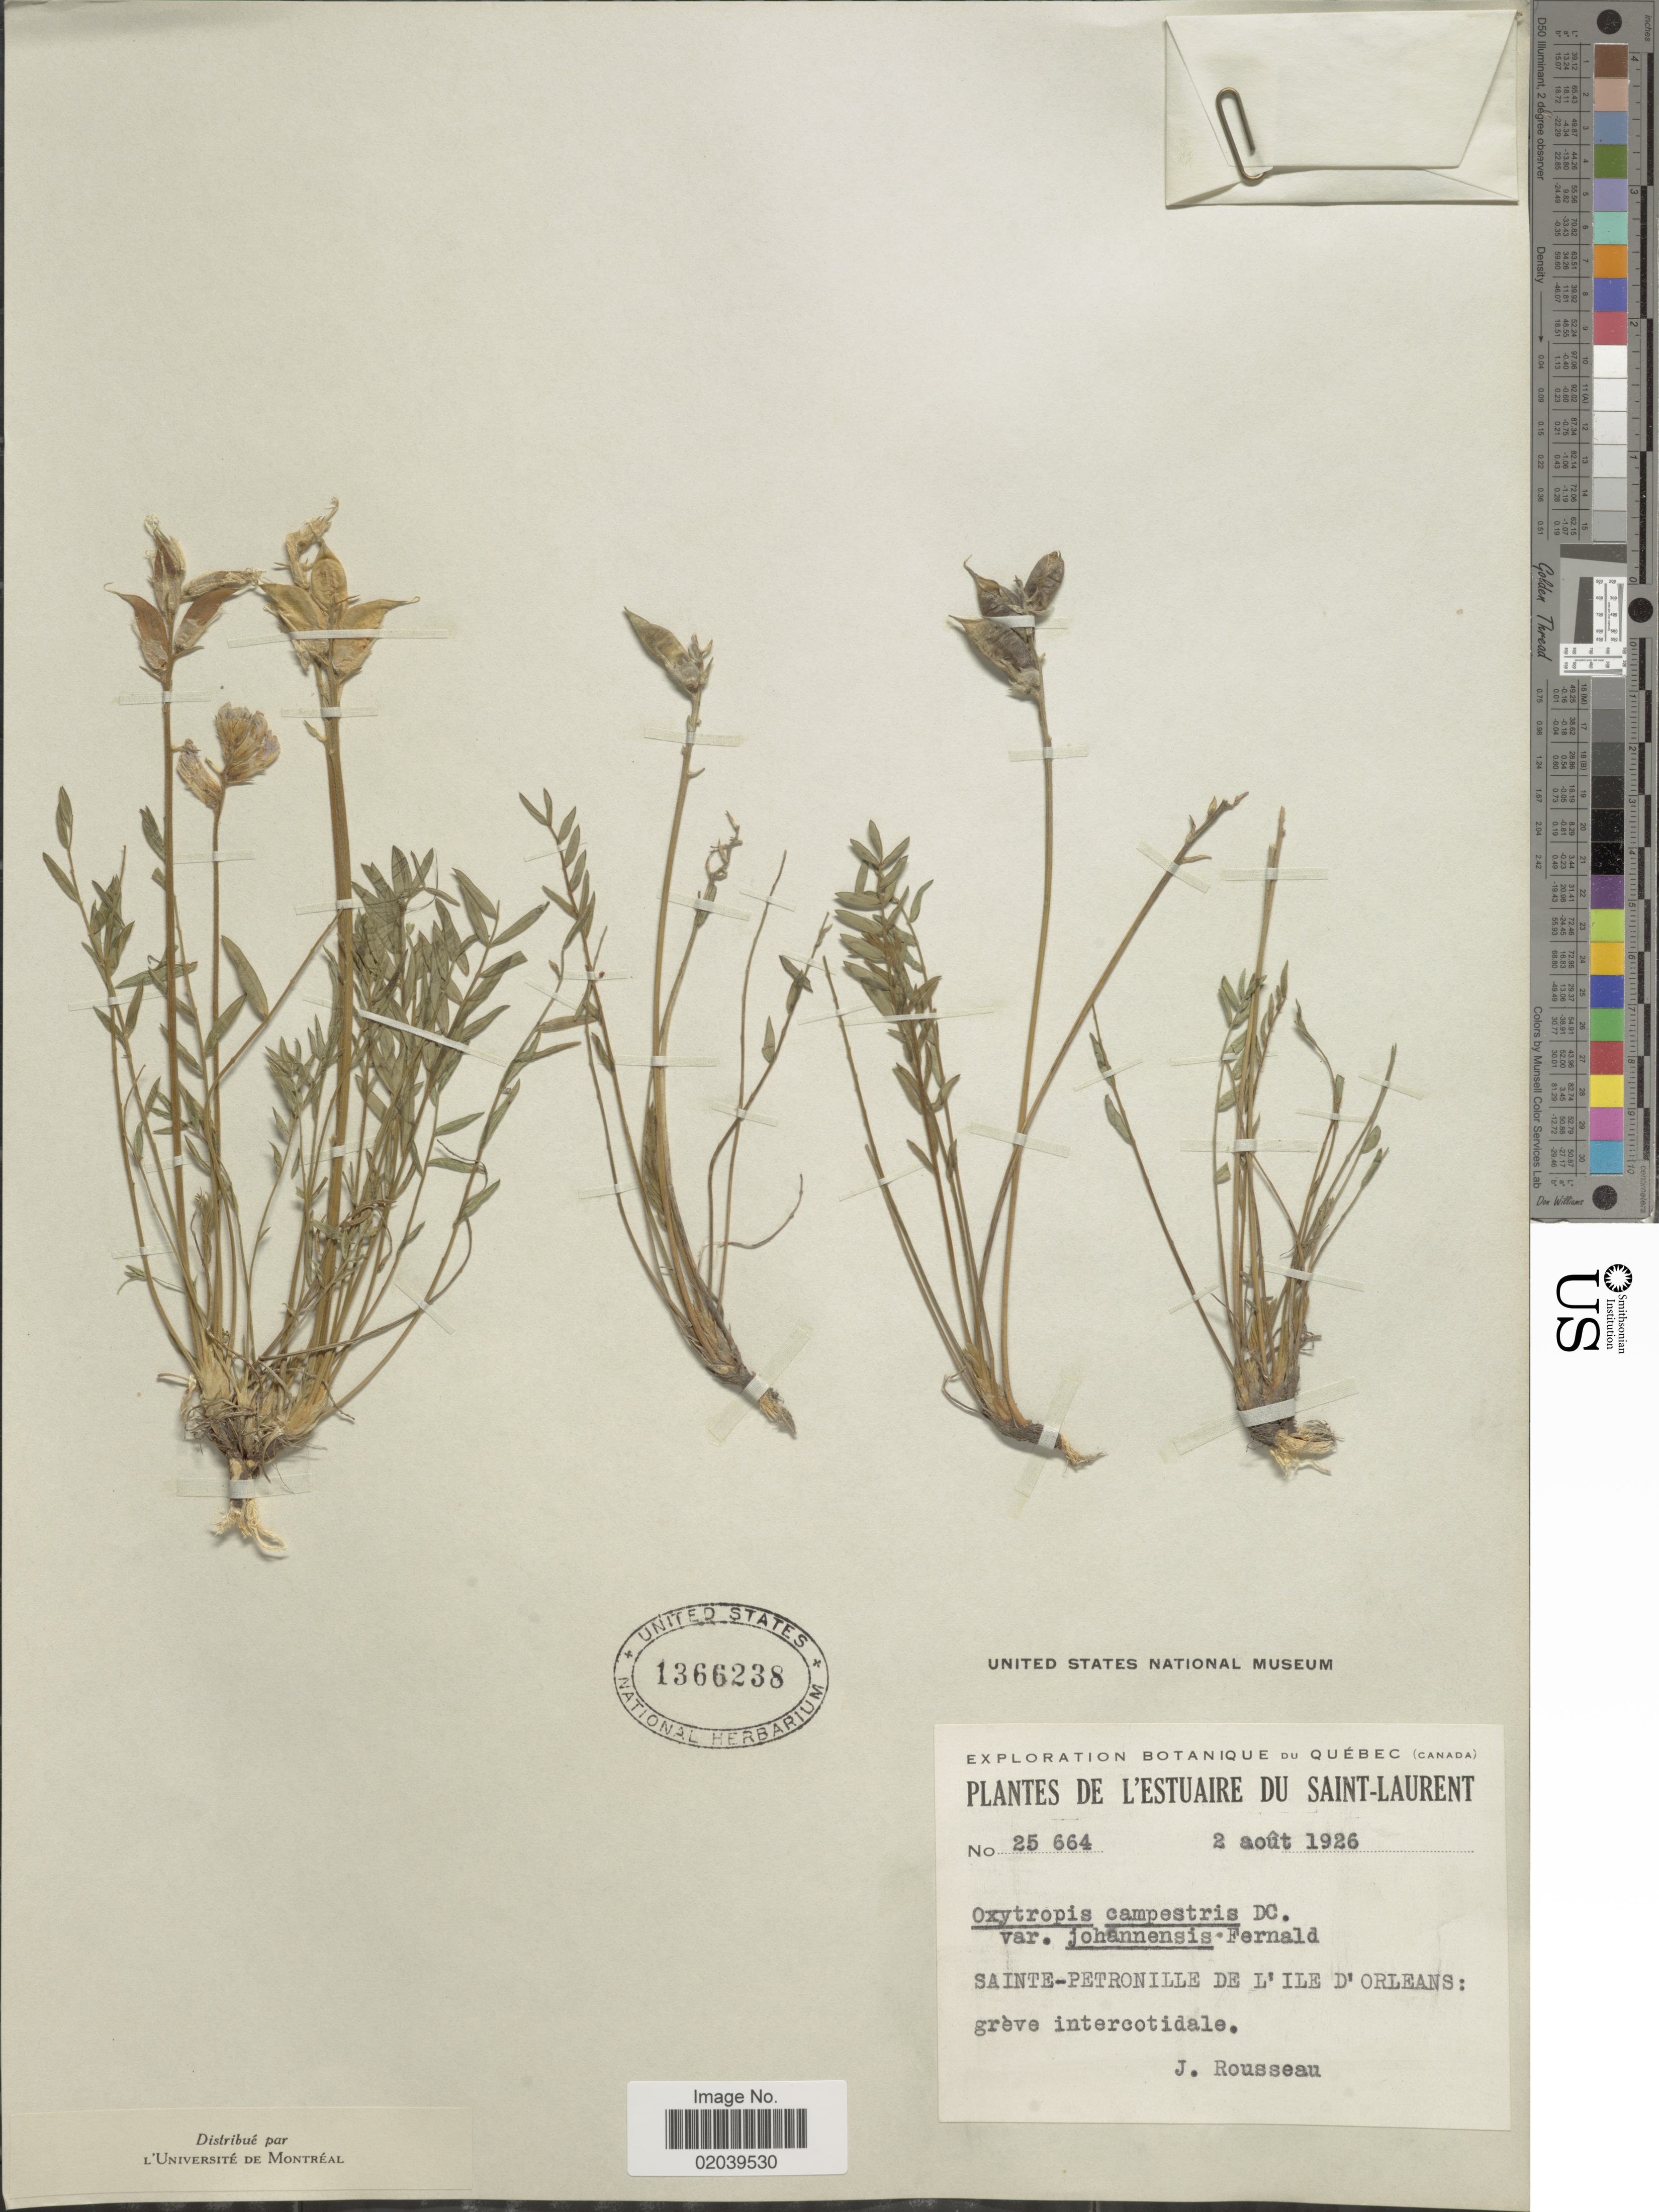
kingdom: Plantae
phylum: Tracheophyta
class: Magnoliopsida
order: Fabales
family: Fabaceae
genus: Oxytropis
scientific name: Oxytropis campestris var. johannensis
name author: Fernald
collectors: J. Rousseau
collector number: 25664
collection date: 1926-08-02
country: Canada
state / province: Quebec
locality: De L' Estuaire Du Saint-Laurent, Sainte-Petronille De I'Ile D'Orleans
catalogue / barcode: US 1366238